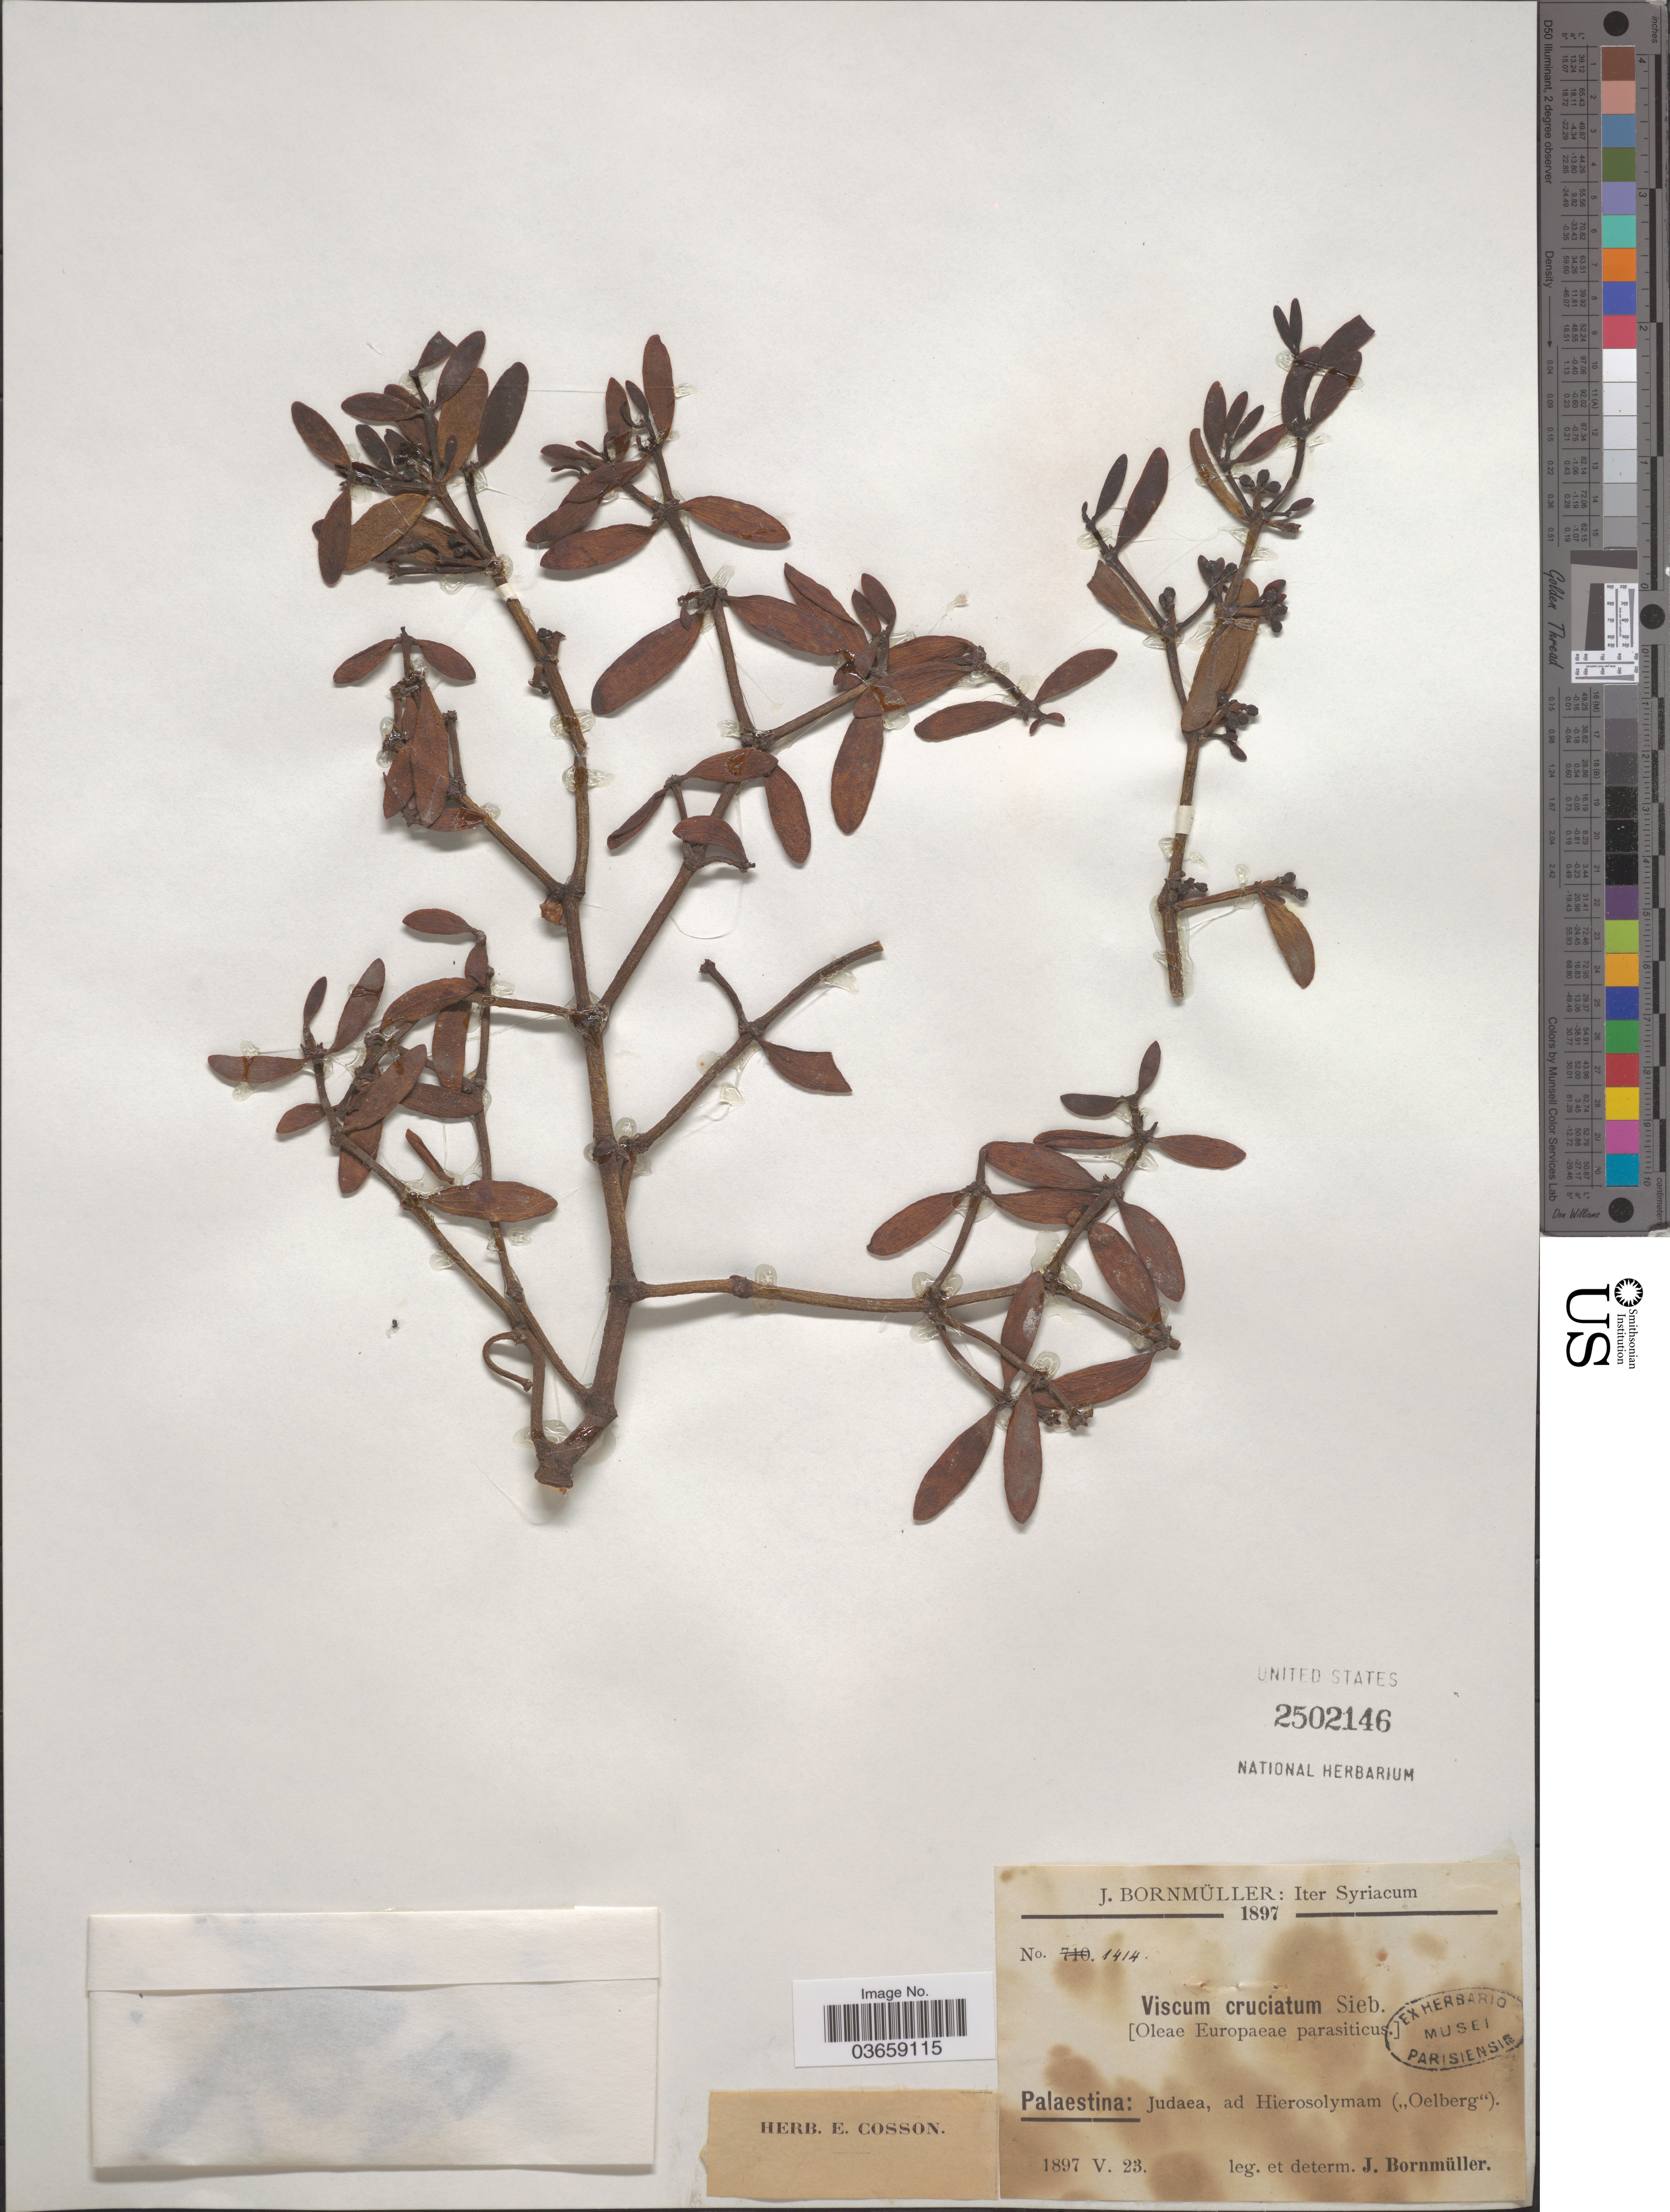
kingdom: Plantae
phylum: Tracheophyta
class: Magnoliopsida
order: Santalales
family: Viscaceae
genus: Viscum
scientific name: Viscum cruciatum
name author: Sieber ex Boiss.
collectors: J. Bornmüller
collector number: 1414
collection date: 1897-05-23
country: Syria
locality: Palaestina: Judaea, ad Hierosolymam ("Oelberg").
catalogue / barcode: US 2502146